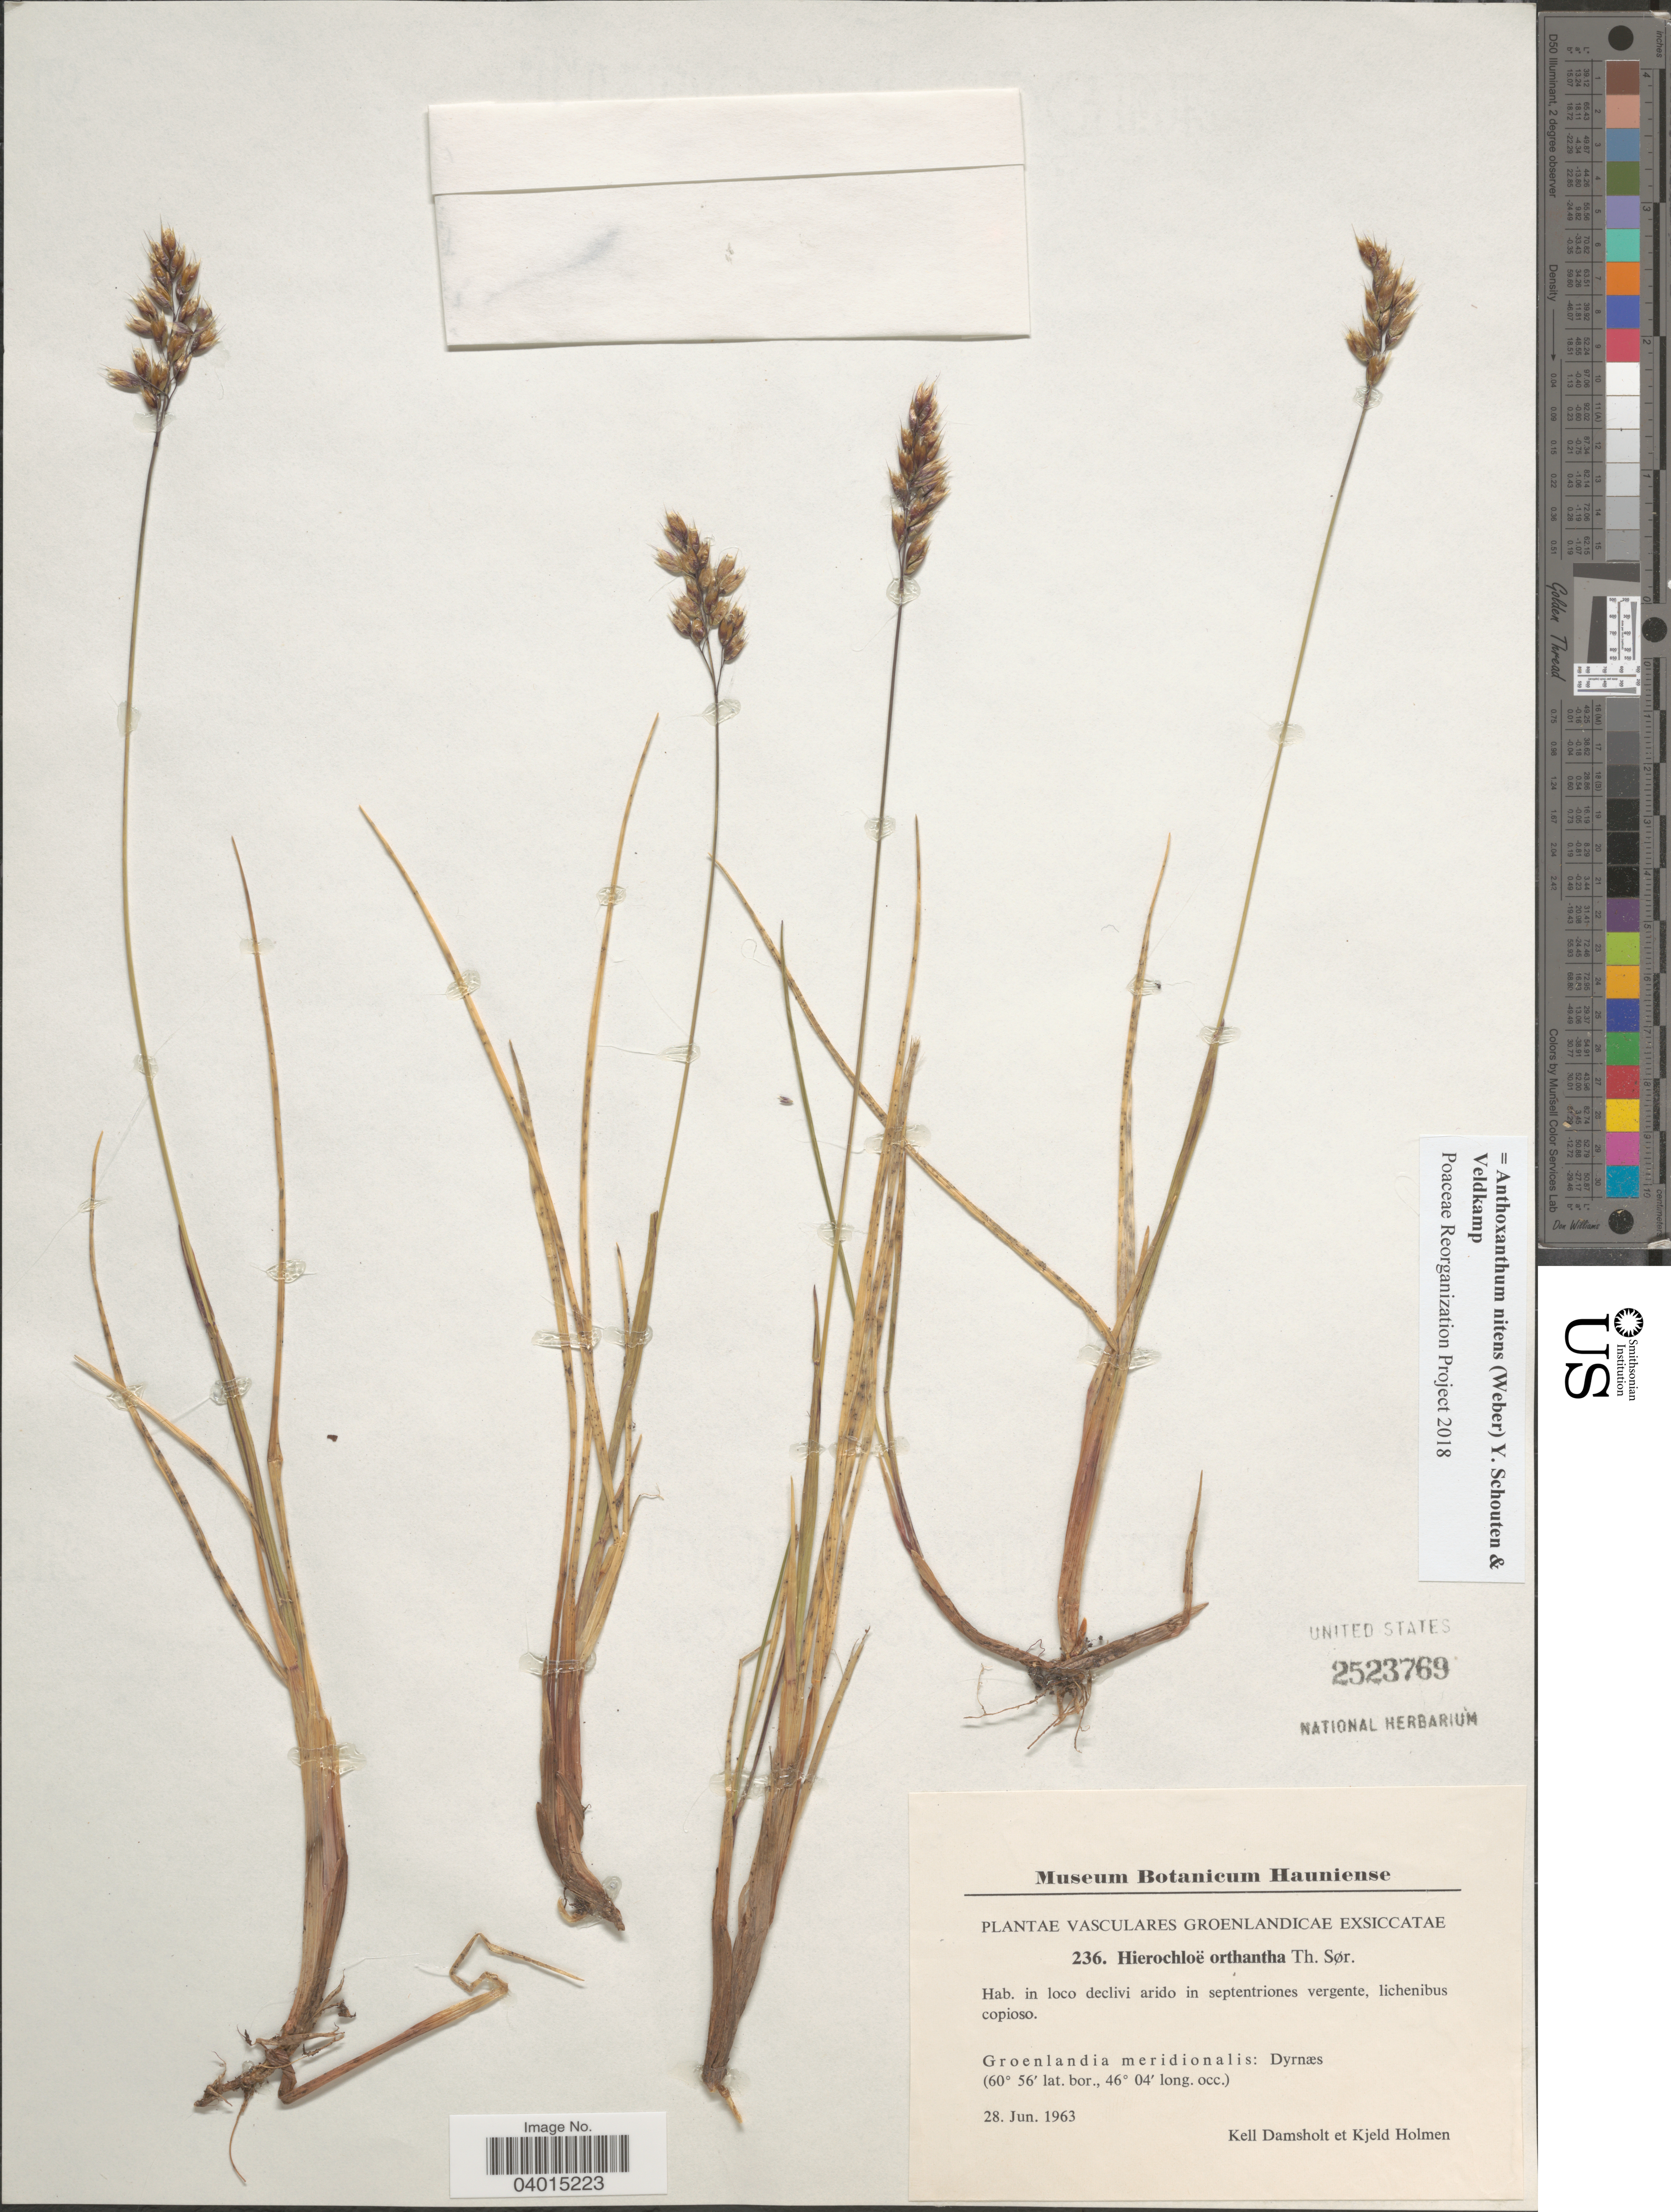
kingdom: Plantae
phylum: Tracheophyta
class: Liliopsida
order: Poales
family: Poaceae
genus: Anthoxanthum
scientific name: Anthoxanthum nitens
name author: (G.H. Weber) R.T.A. Schouten & Veldkamp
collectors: K. Damsholt & K. A. Holmen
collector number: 236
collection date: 1963-06-28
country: Greenland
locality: Groenlandia meridionalis: Dyrnæs.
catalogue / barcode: US 2523769